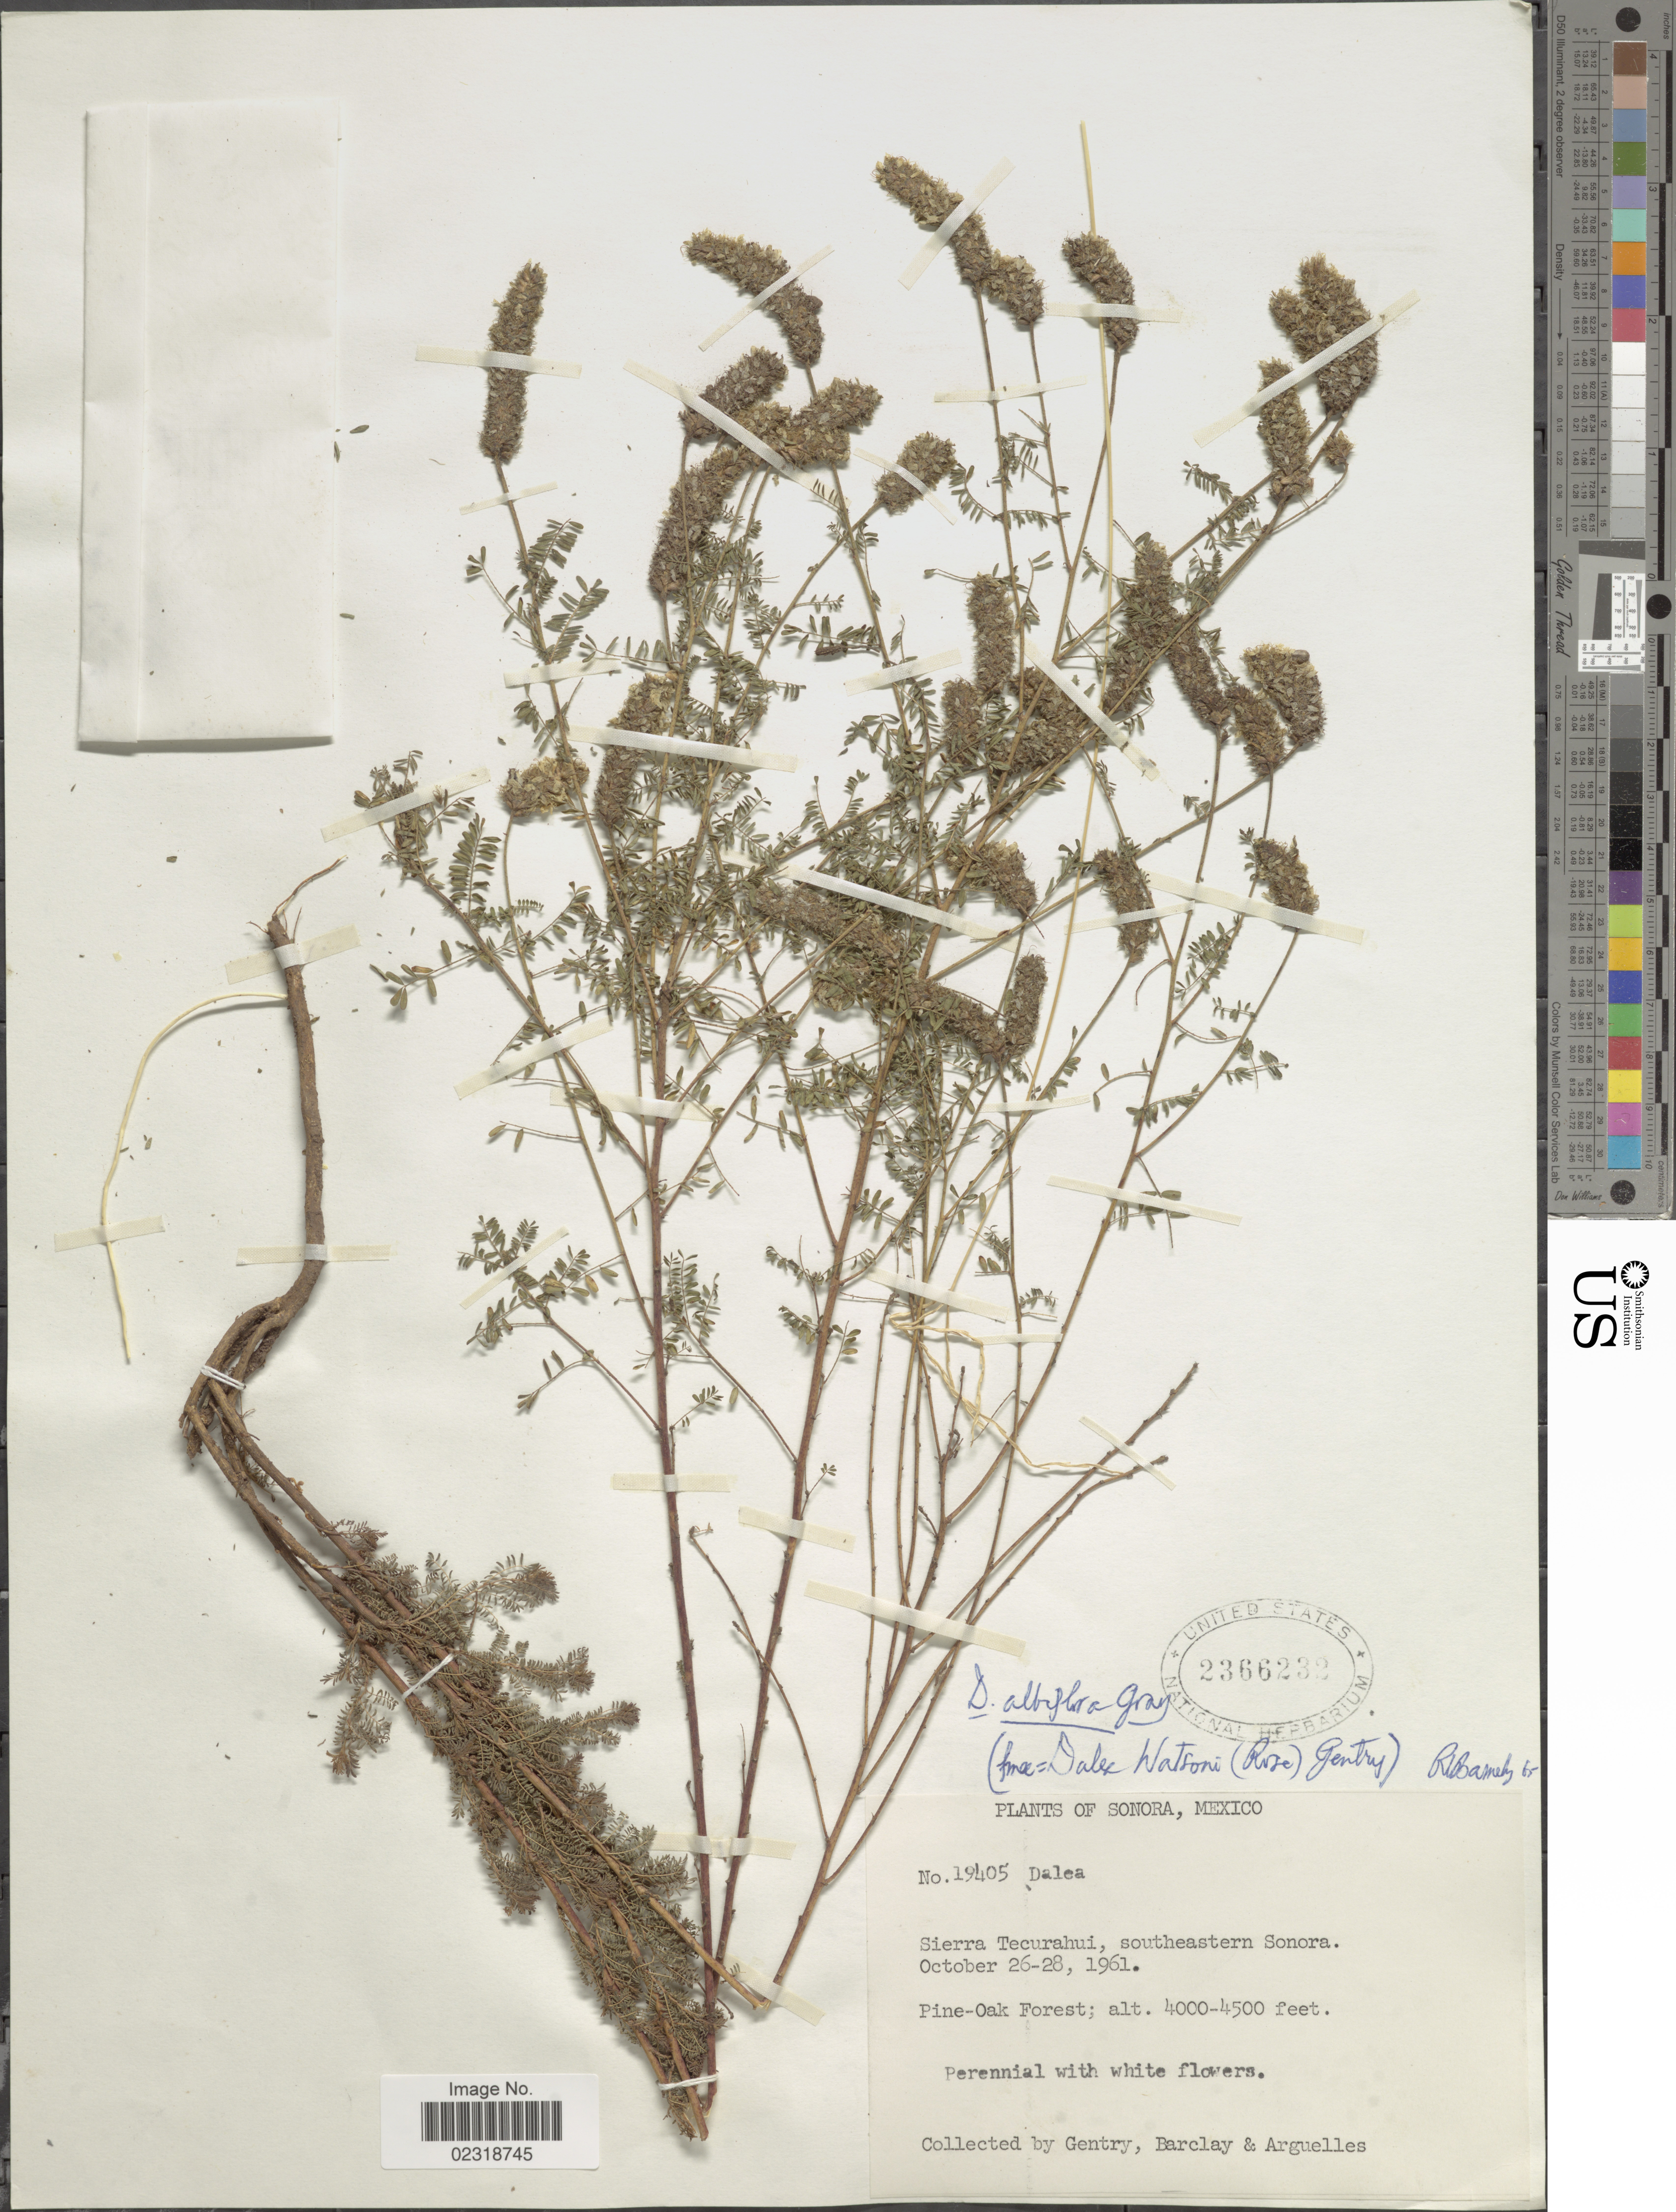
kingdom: Plantae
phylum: Tracheophyta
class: Magnoliopsida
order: Fabales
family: Fabaceae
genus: Dalea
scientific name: Dalea albiflora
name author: A. Gray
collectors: Gentry, --, -- Barclay & Arguelles, --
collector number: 19405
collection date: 1961-10-26/1961-10-28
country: Mexico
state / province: Sonora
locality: Sierra Tecurahui, southeastern Sonora, Pine-Oak Forest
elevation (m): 1219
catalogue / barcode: US 2366233